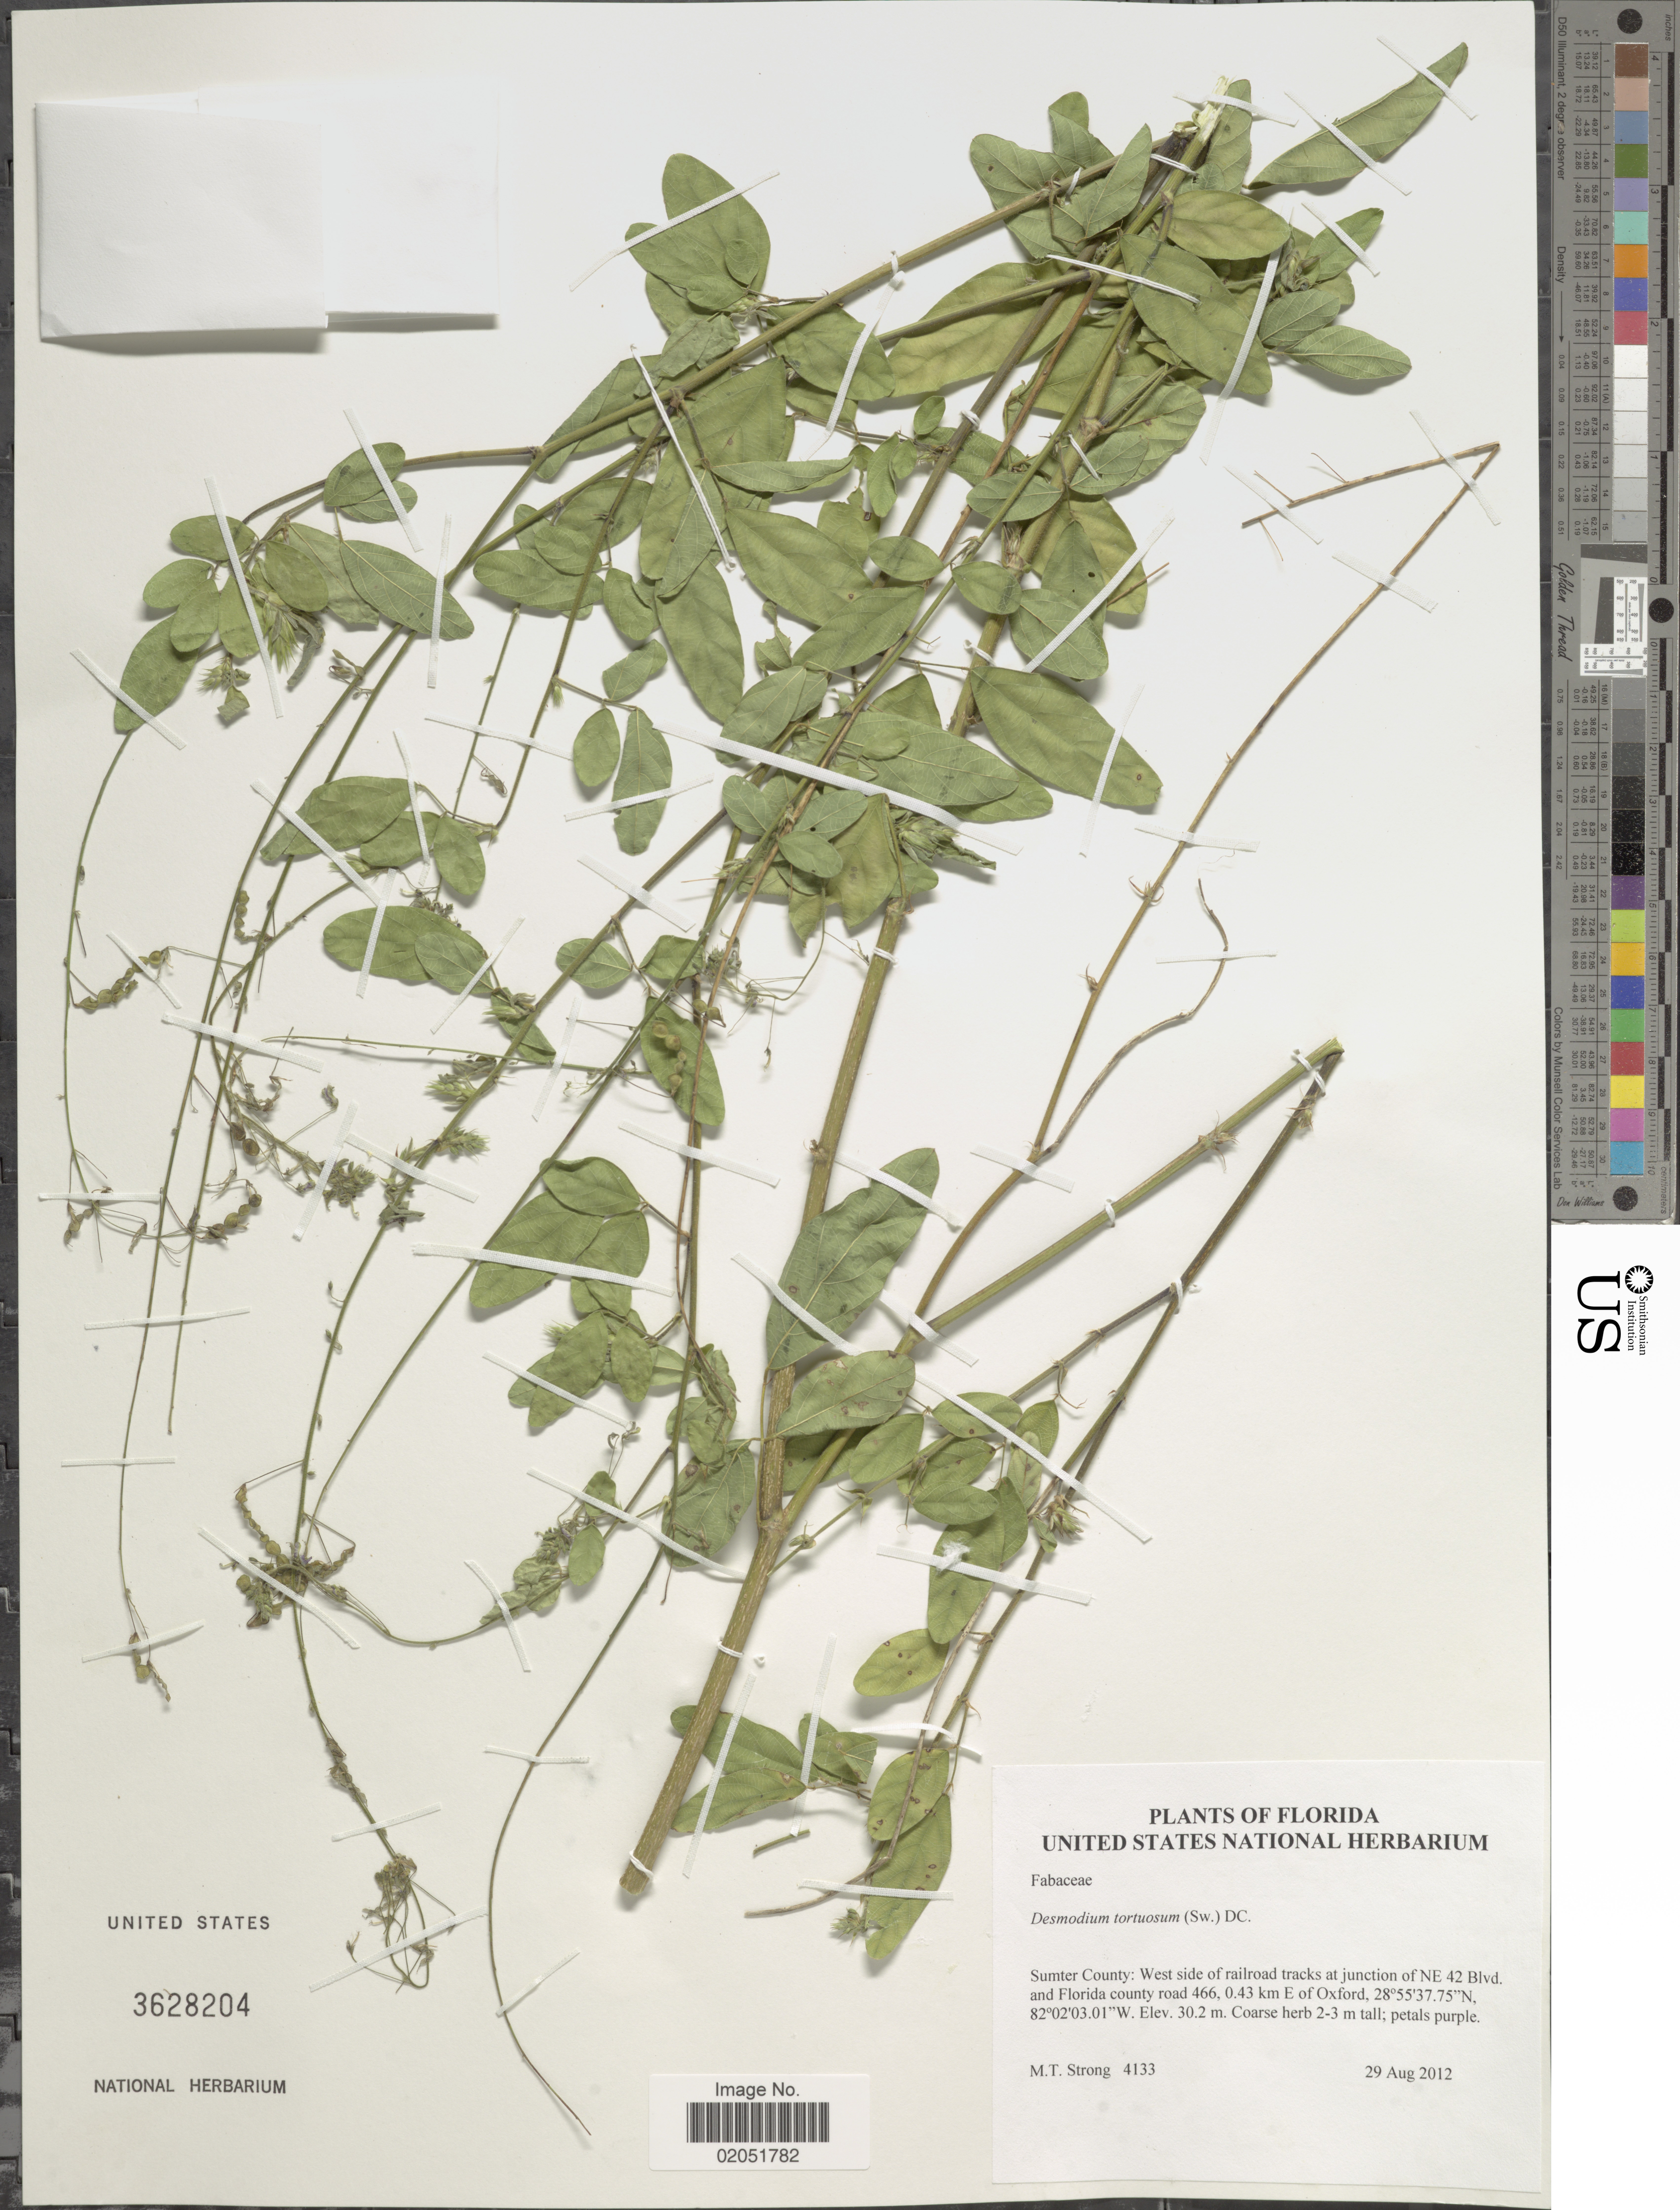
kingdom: Plantae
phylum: Tracheophyta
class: Magnoliopsida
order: Fabales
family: Fabaceae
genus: Desmodium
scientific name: Desmodium tortuosum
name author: (Sw.) DC.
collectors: M. T. Strong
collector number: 4133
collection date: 2012-08-29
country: United States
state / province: Florida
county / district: Sumter County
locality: West side of railroad tracks at junction of NE 42 Blvd and Florida county road 466, 0.43 km E of Oxford.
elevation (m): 30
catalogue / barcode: US 3628204